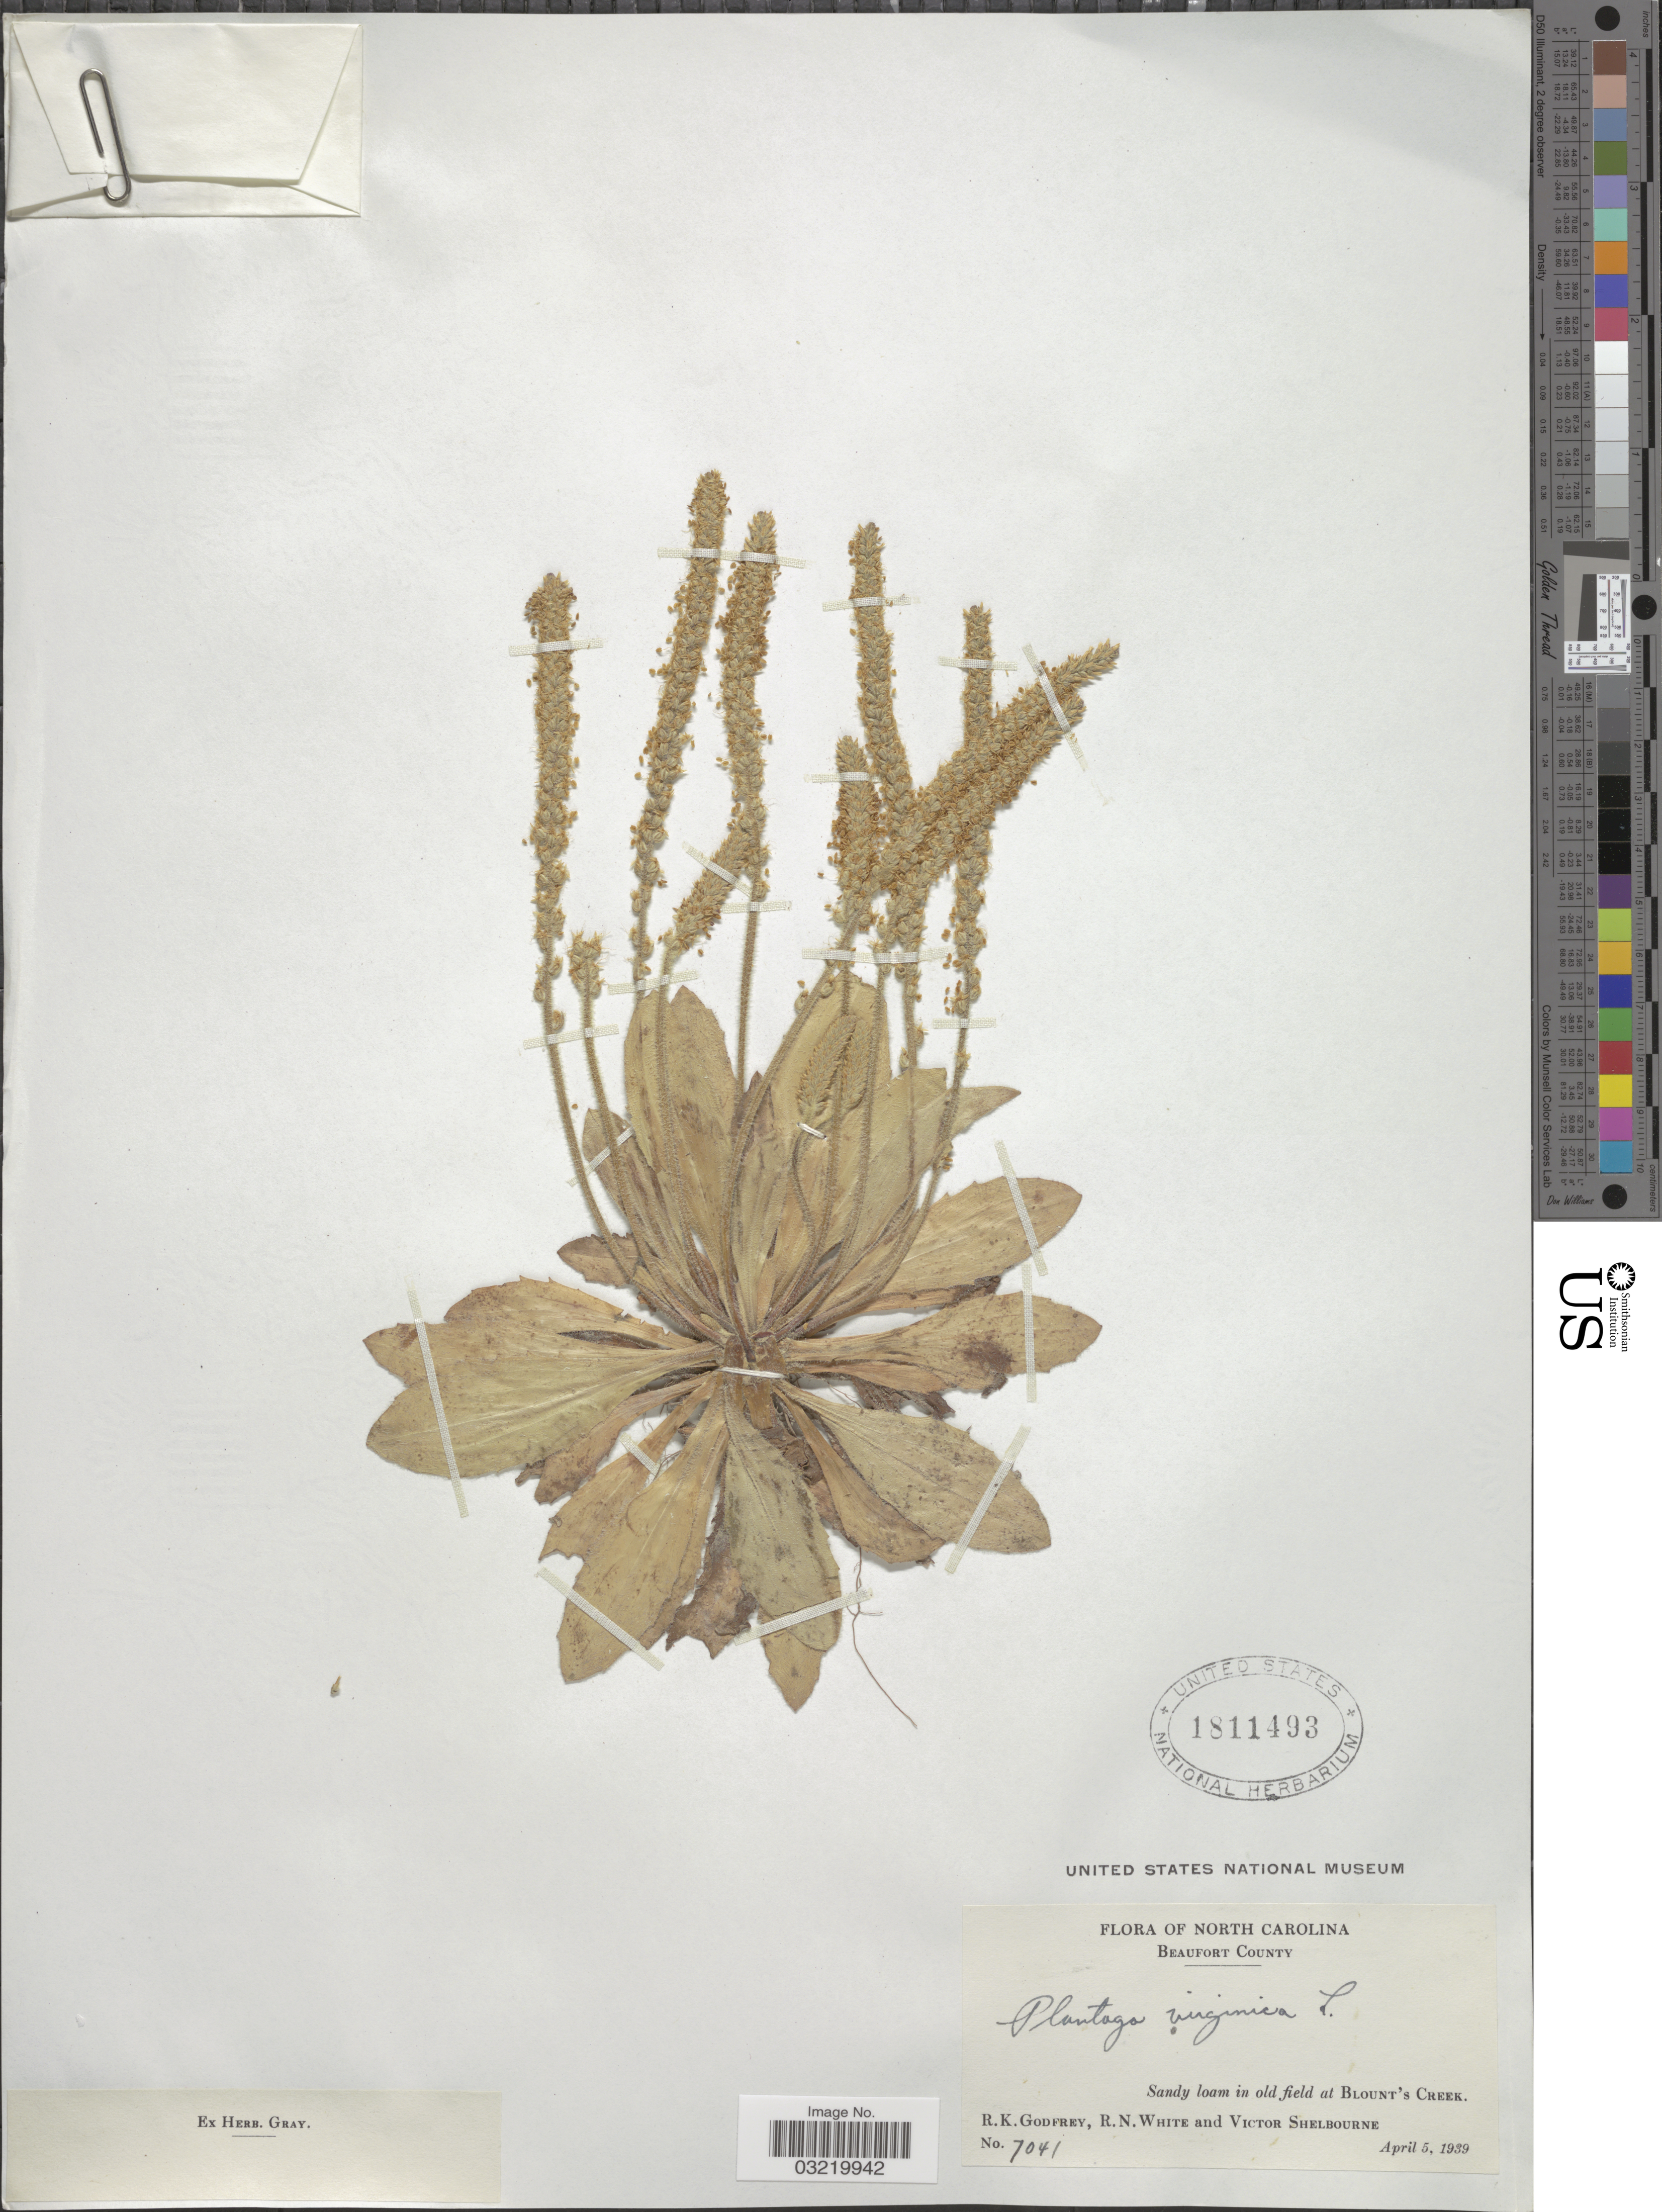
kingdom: Plantae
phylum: Tracheophyta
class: Magnoliopsida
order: Lamiales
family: Plantaginaceae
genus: Plantago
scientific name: Plantago virginica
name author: L.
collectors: R. K. Godfrey, R. N. White & V. Shelbourne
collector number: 7041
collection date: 1939-04-05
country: United States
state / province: North Carolina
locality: Beaufort County. Sandy loam in old field at Blount's Creek.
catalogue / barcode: US 1811493